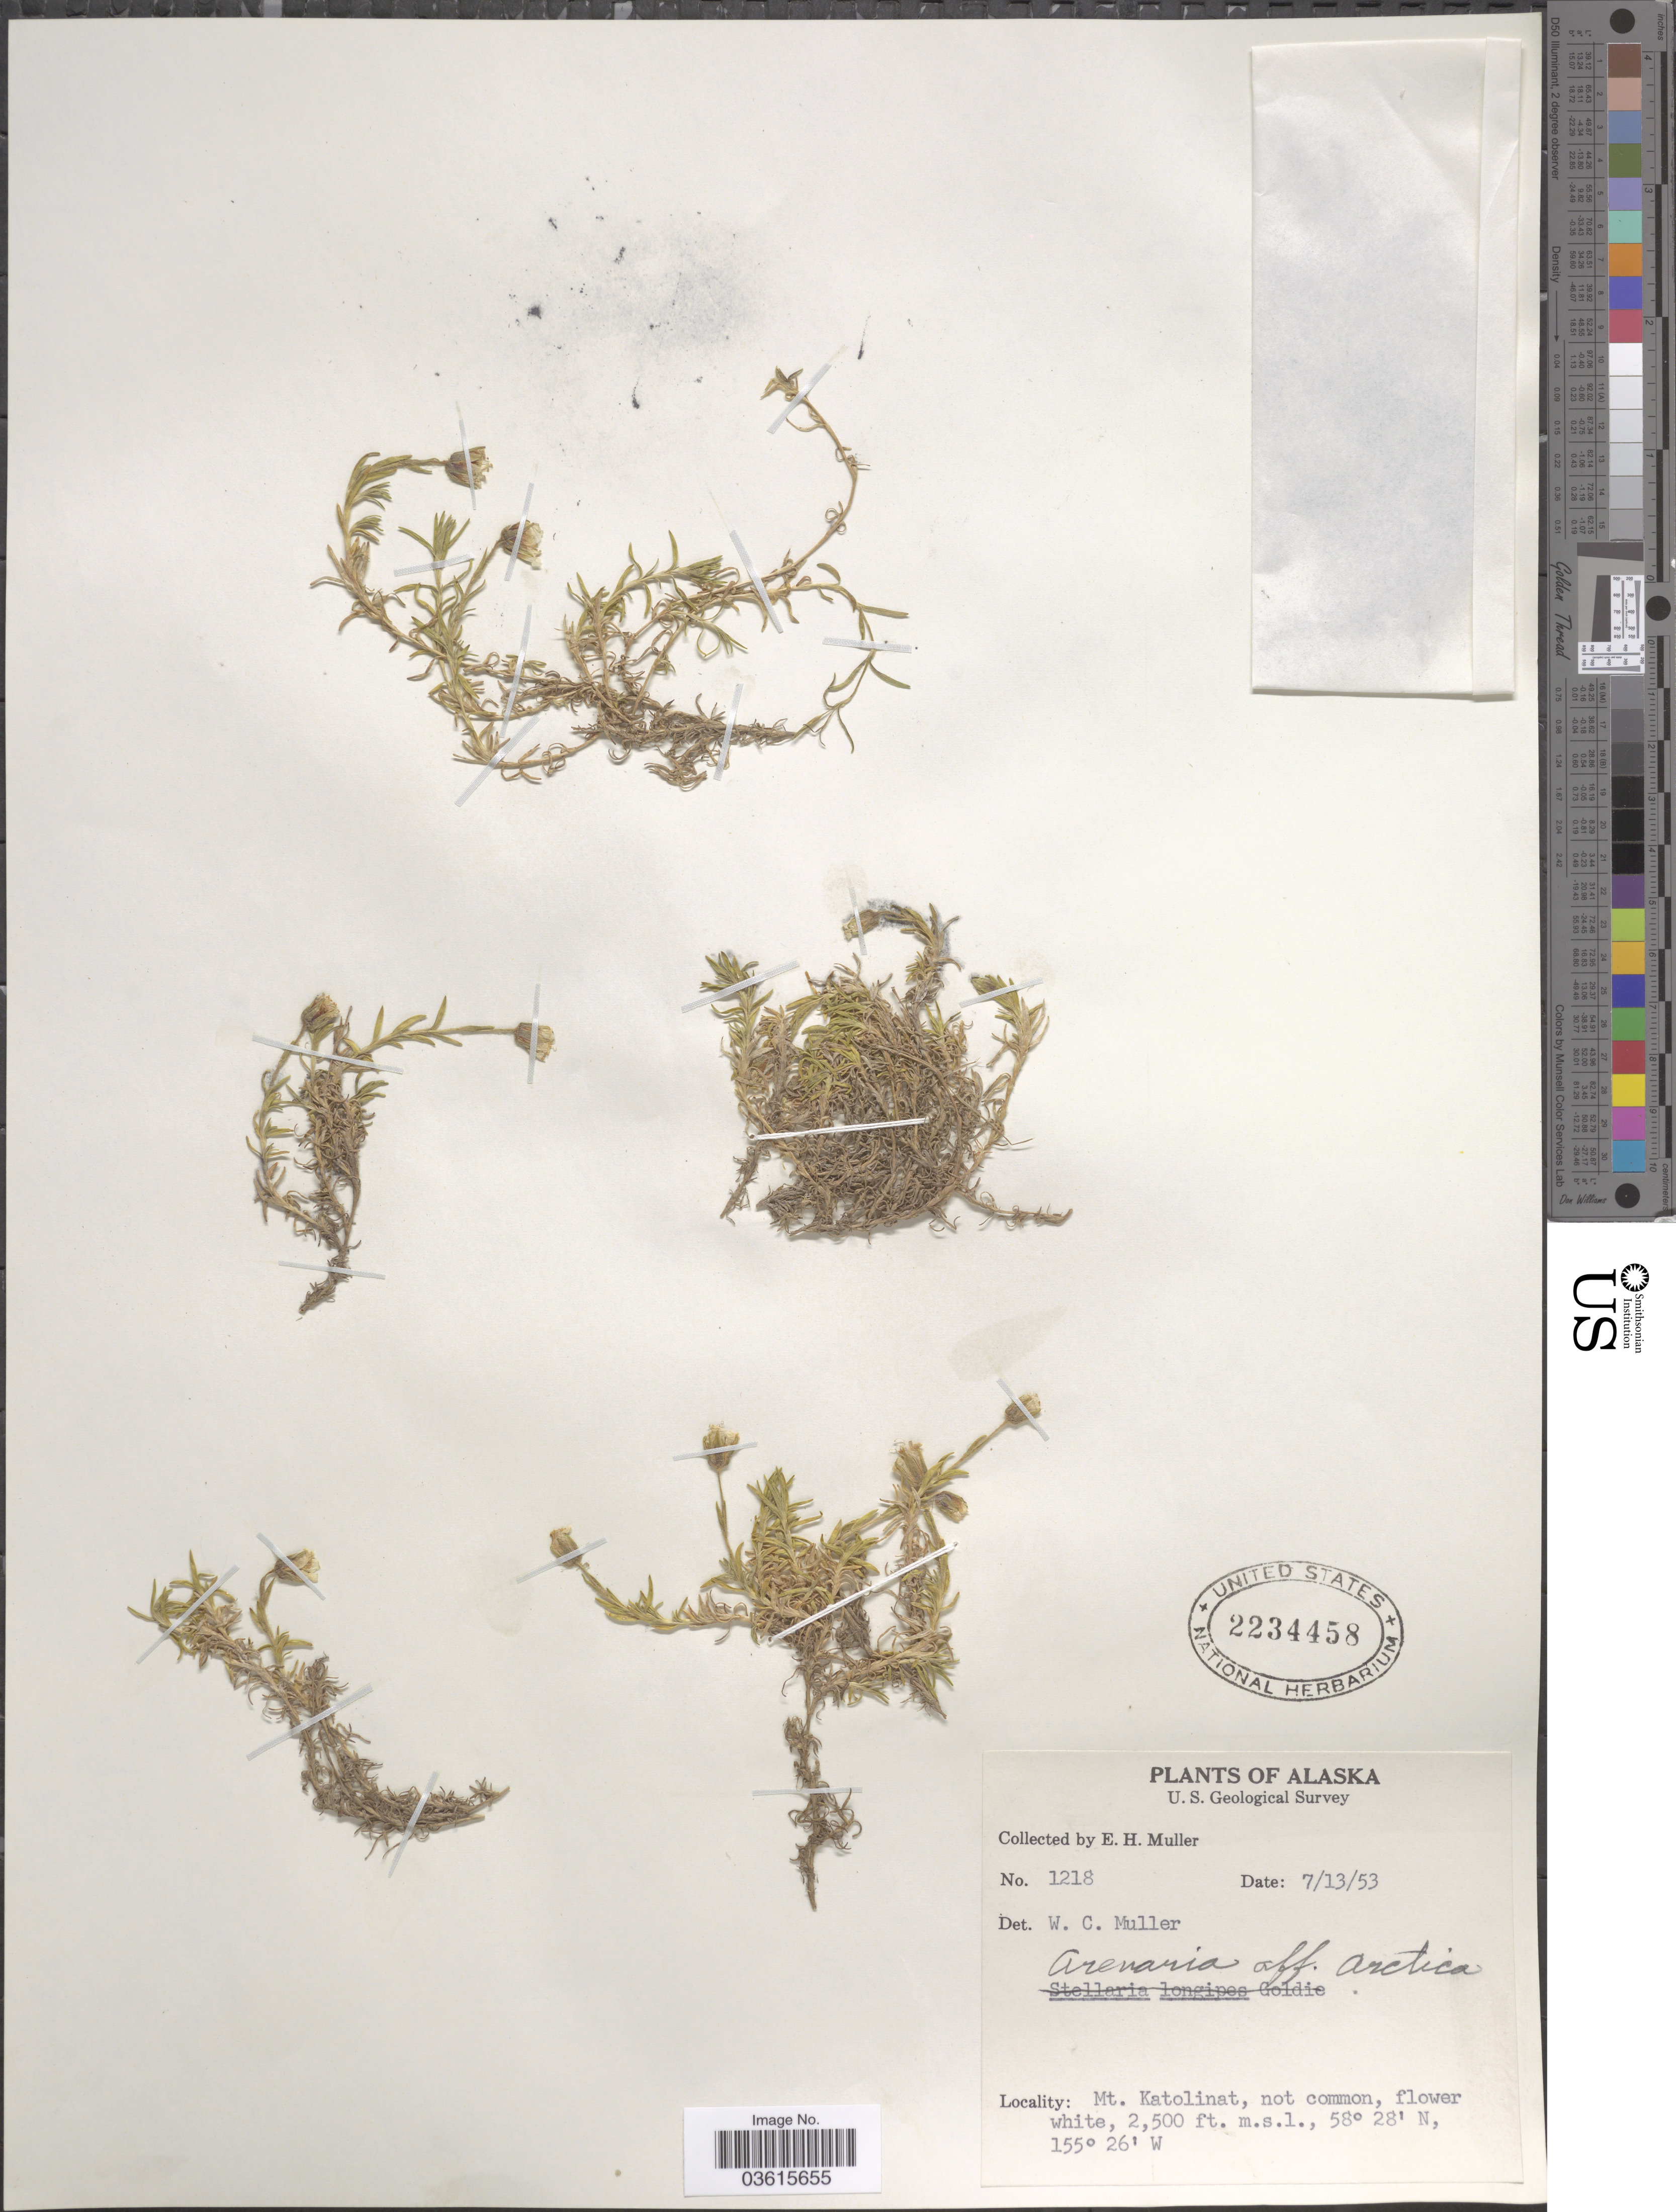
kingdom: Plantae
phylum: Tracheophyta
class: Magnoliopsida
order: Caryophyllales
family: Caryophyllaceae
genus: Cherleria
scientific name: Cherleria arctica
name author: (Steven ex Ser.) A.J. Moore & Dillenb.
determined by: Strong, Mark T., (BOT), Smithsonian Institution - National Museum of Natural History (UNITED STATES)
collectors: E. H. Muller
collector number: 1218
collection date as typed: Transcribed d/m/y: 13/7/53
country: United States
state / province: Alaska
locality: Mt. Katolinat.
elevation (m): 762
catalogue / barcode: US 2234458